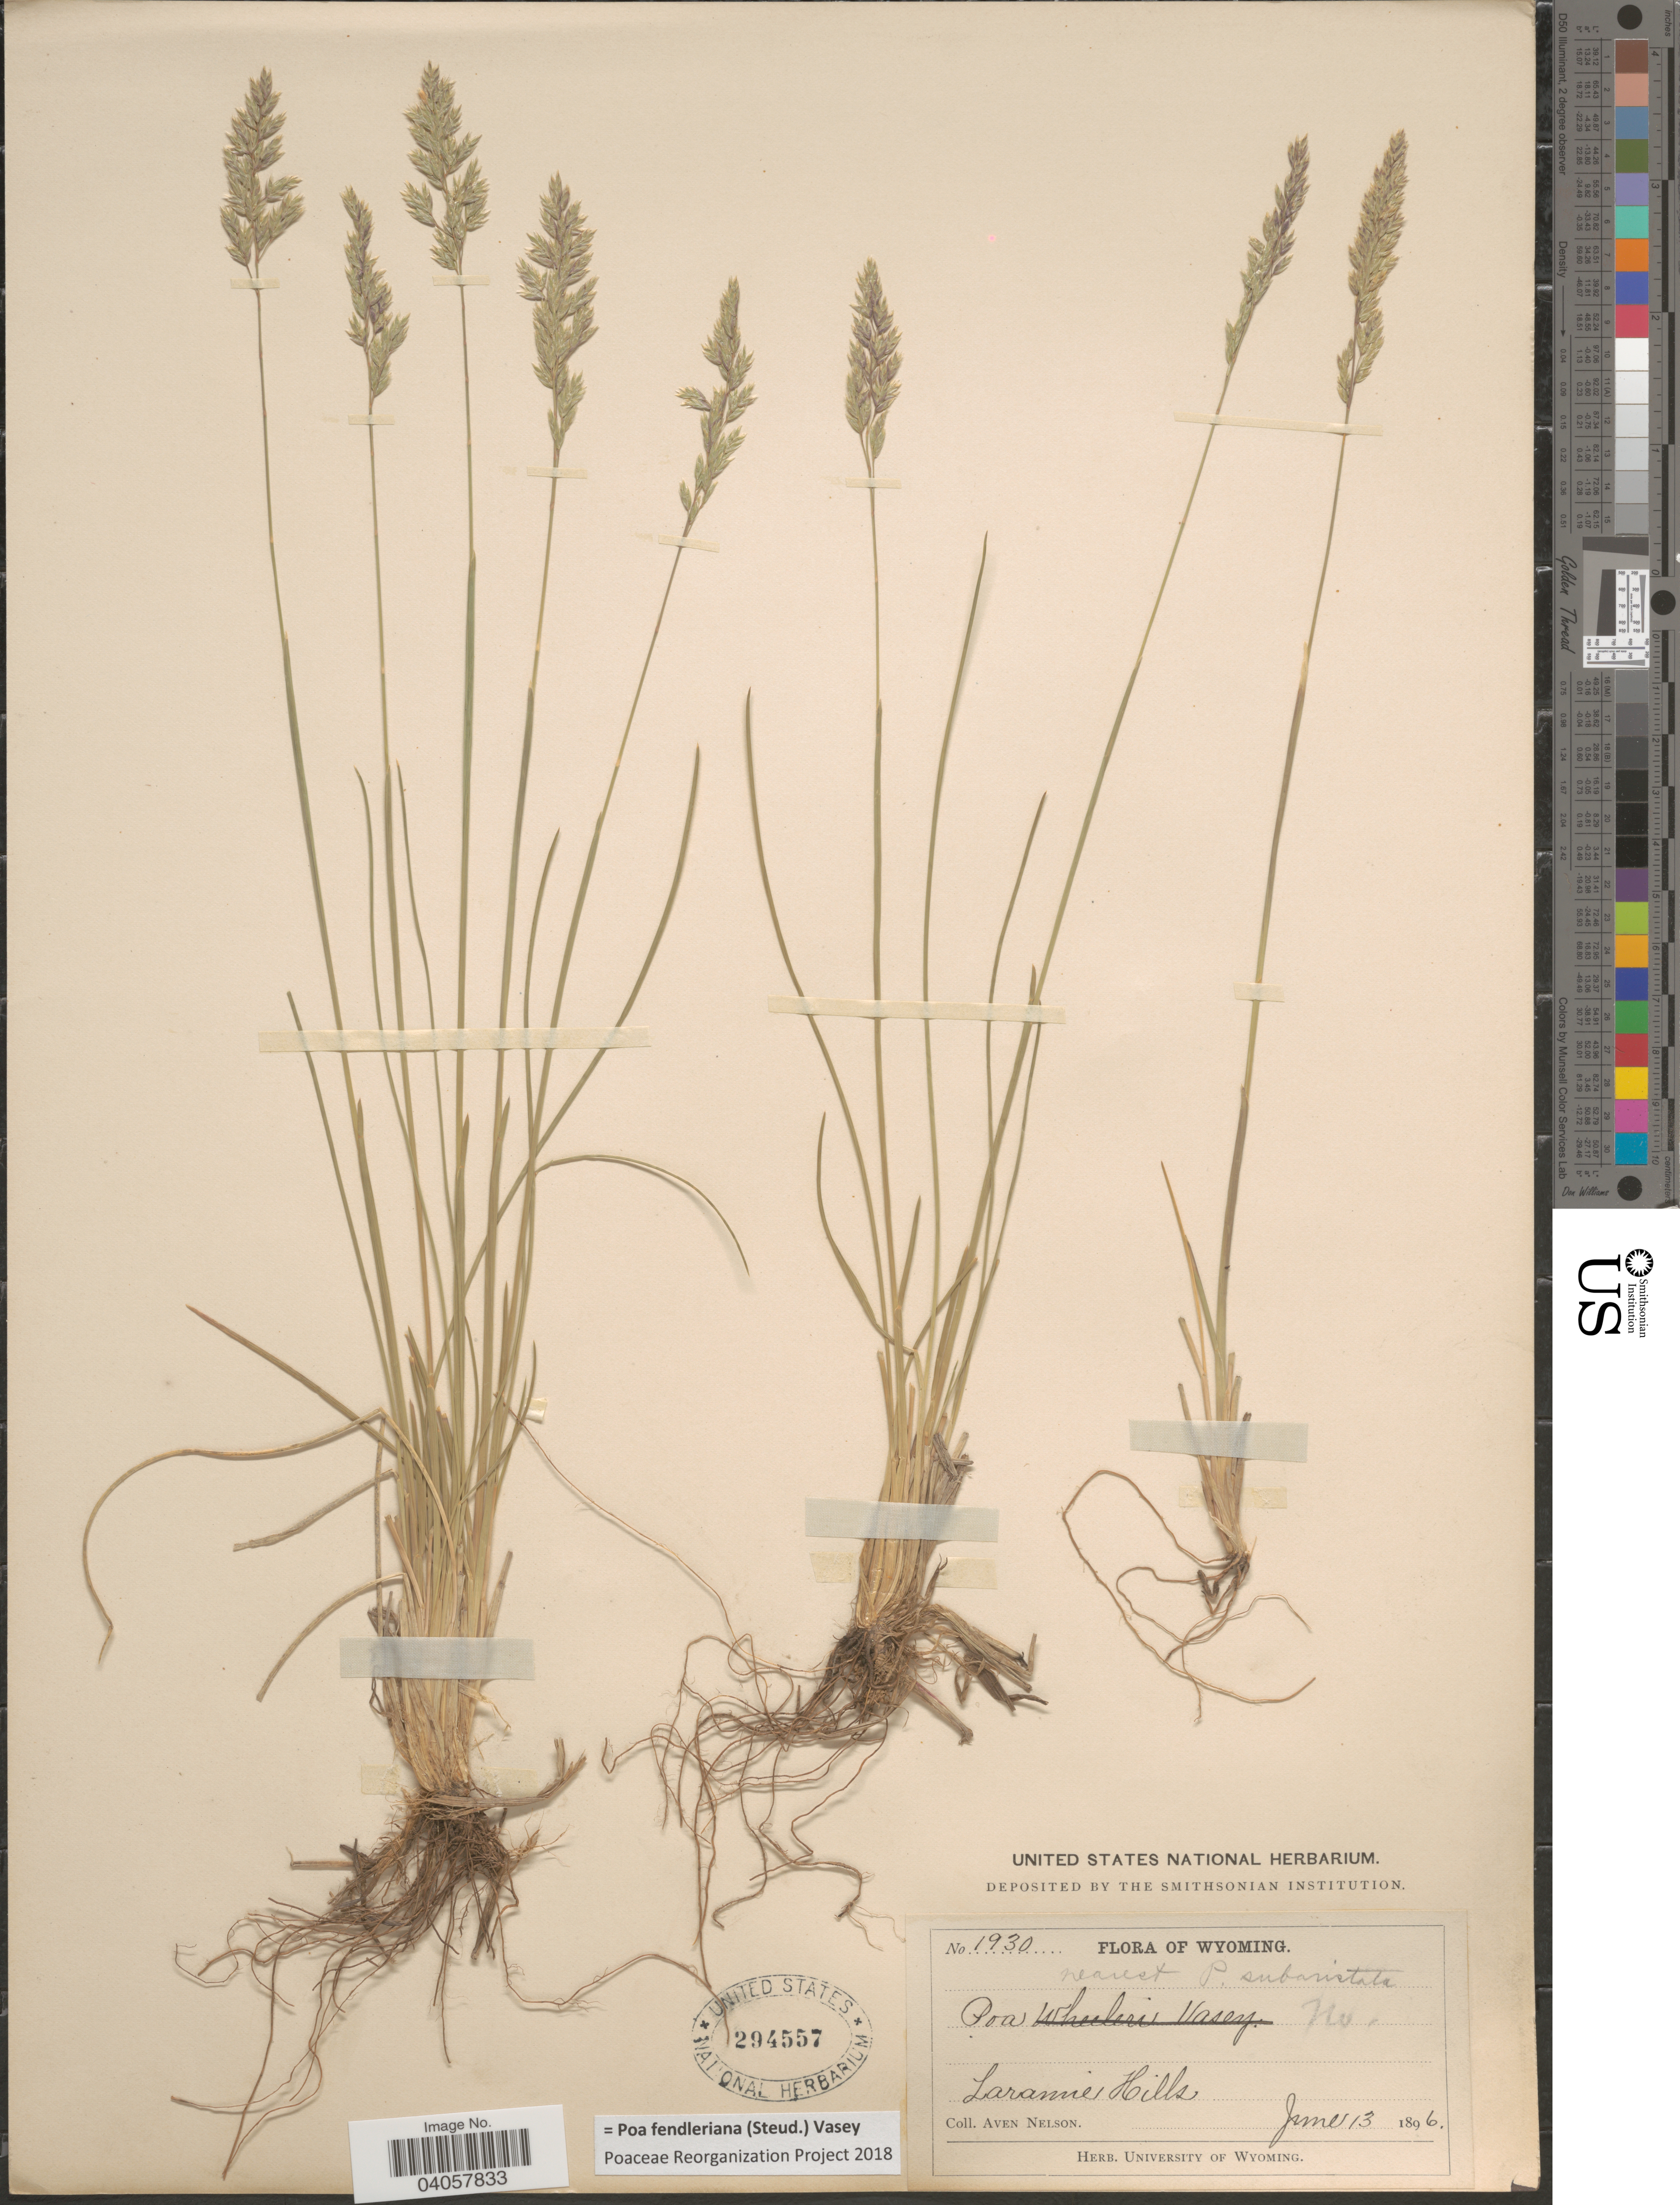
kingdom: Plantae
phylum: Tracheophyta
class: Liliopsida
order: Poales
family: Poaceae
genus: Poa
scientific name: Poa fendleriana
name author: (Steud.) Vasey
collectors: A. Nelson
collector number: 1930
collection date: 1896-06-13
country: United States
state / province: Wyoming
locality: Laramie Hills.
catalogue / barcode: US 294557